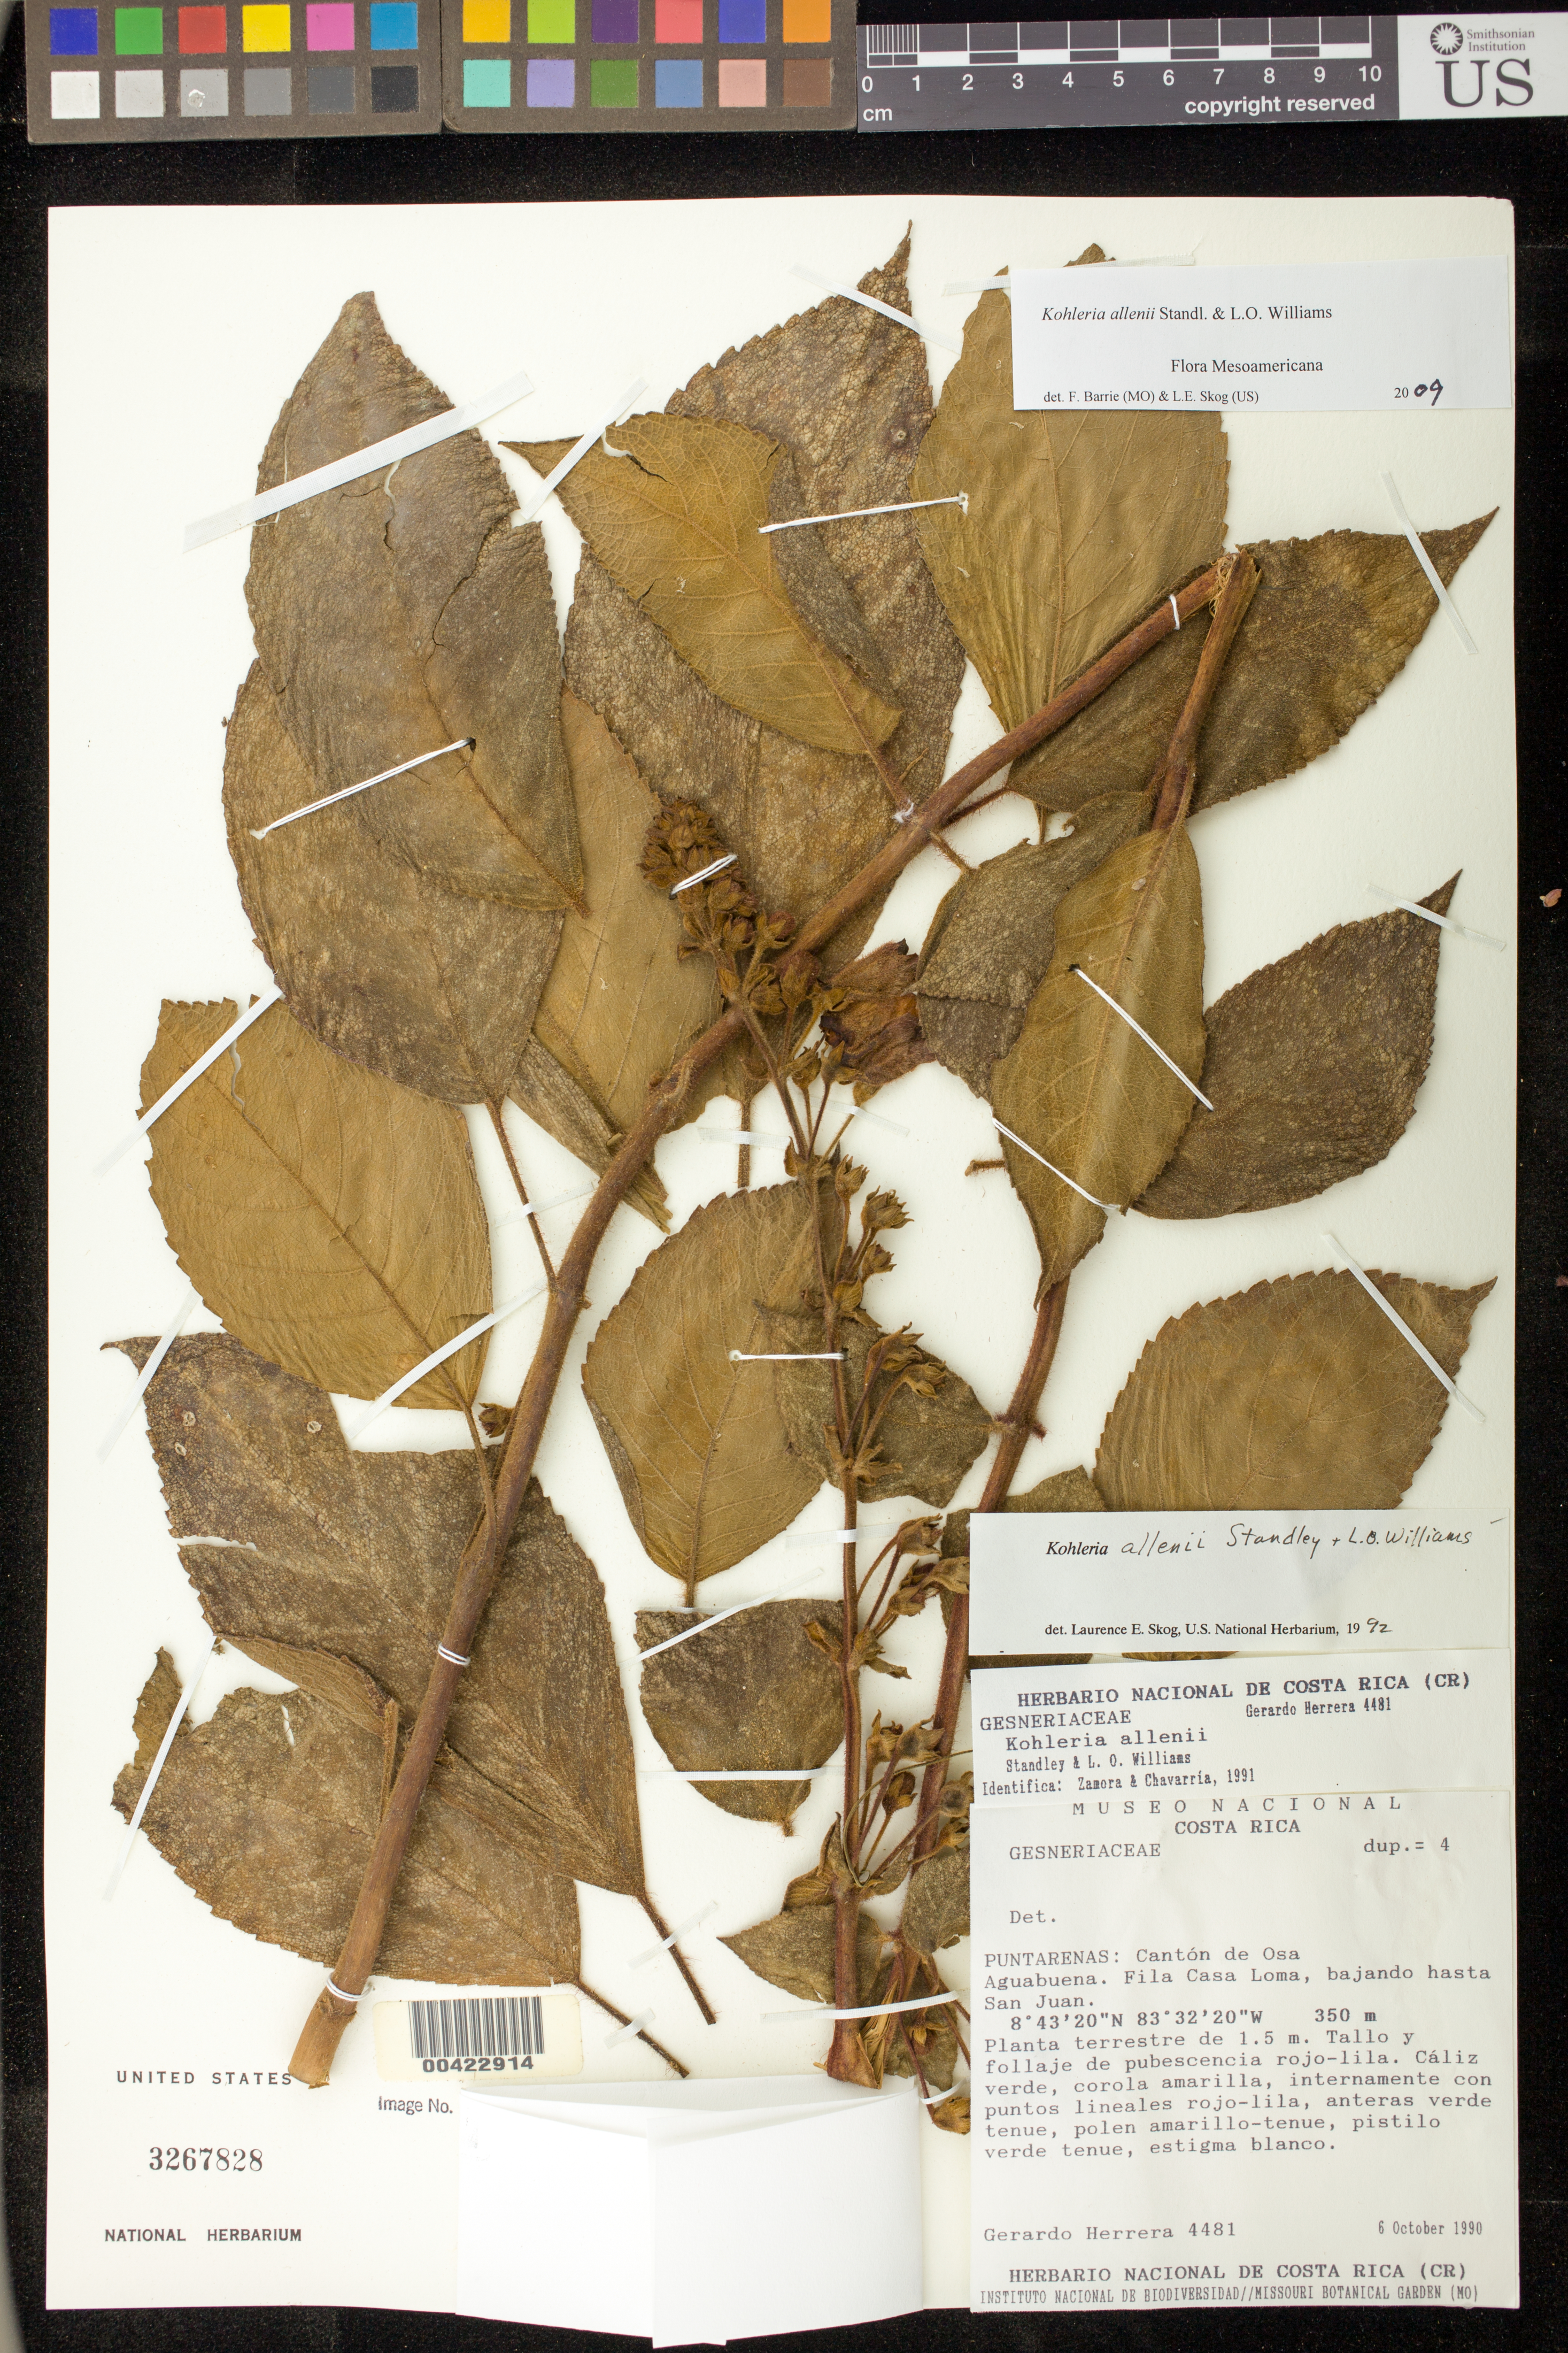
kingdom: Plantae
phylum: Tracheophyta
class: Magnoliopsida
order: Lamiales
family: Gesneriaceae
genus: Kohleria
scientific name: Kohleria allenii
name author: Standl. & L.O. Williams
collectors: G. Herrera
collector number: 4481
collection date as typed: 06 Oct 1990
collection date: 1990-10-06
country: Costa Rica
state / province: Puntarenas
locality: Cantón Osa, Dist. Sierpe, Aguabuena. Fila Casa Loma, bajando hasta San Juan.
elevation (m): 350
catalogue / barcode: US 3267828